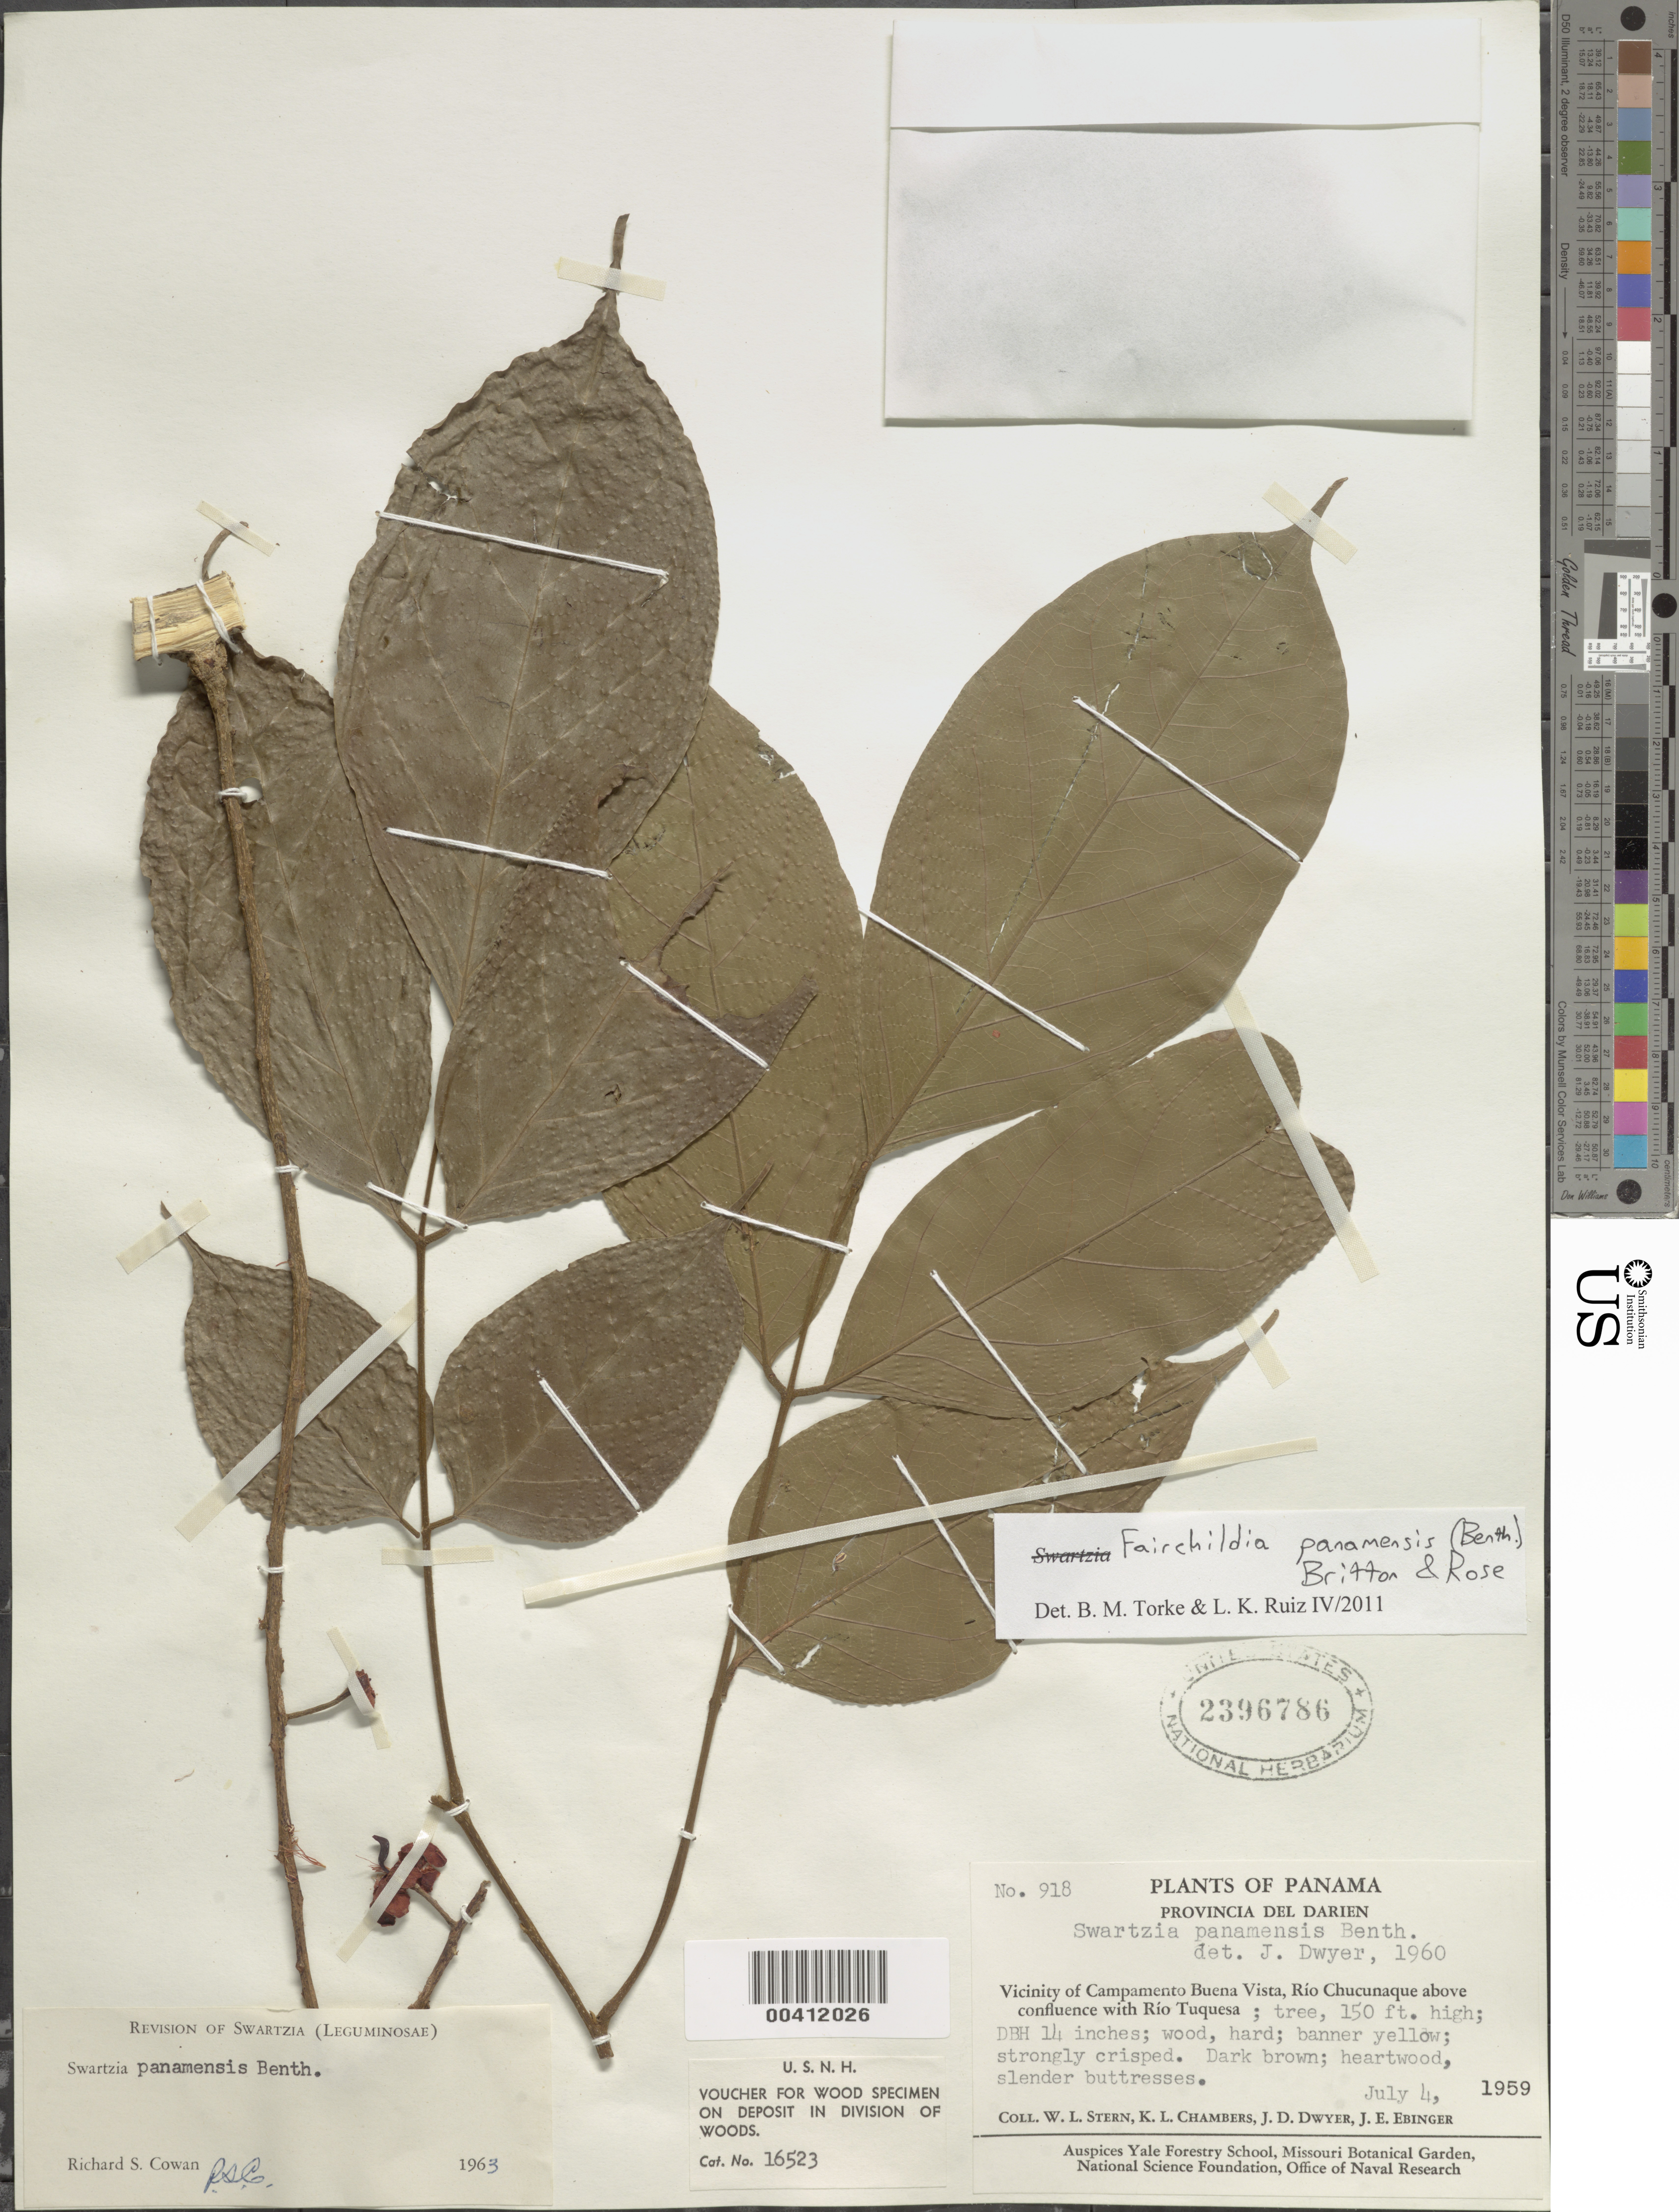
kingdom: Plantae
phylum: Tracheophyta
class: Magnoliopsida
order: Fabales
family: Fabaceae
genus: Fairchildia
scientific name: Fairchildia panamensis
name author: (Benth.) Britton & Rose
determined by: Torke, B. M.; Ruiz, L. K.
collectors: W. L. Stern, K. L. Chambers, J. D. Dwyer & J. Ebinger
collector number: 918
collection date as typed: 04 Jul 1959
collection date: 1959-07-04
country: Panama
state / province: Darién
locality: Vicinity of Campamento Buena Vista, Rio Chucunaque above confluence with Rio Tuquesa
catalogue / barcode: US 2396786